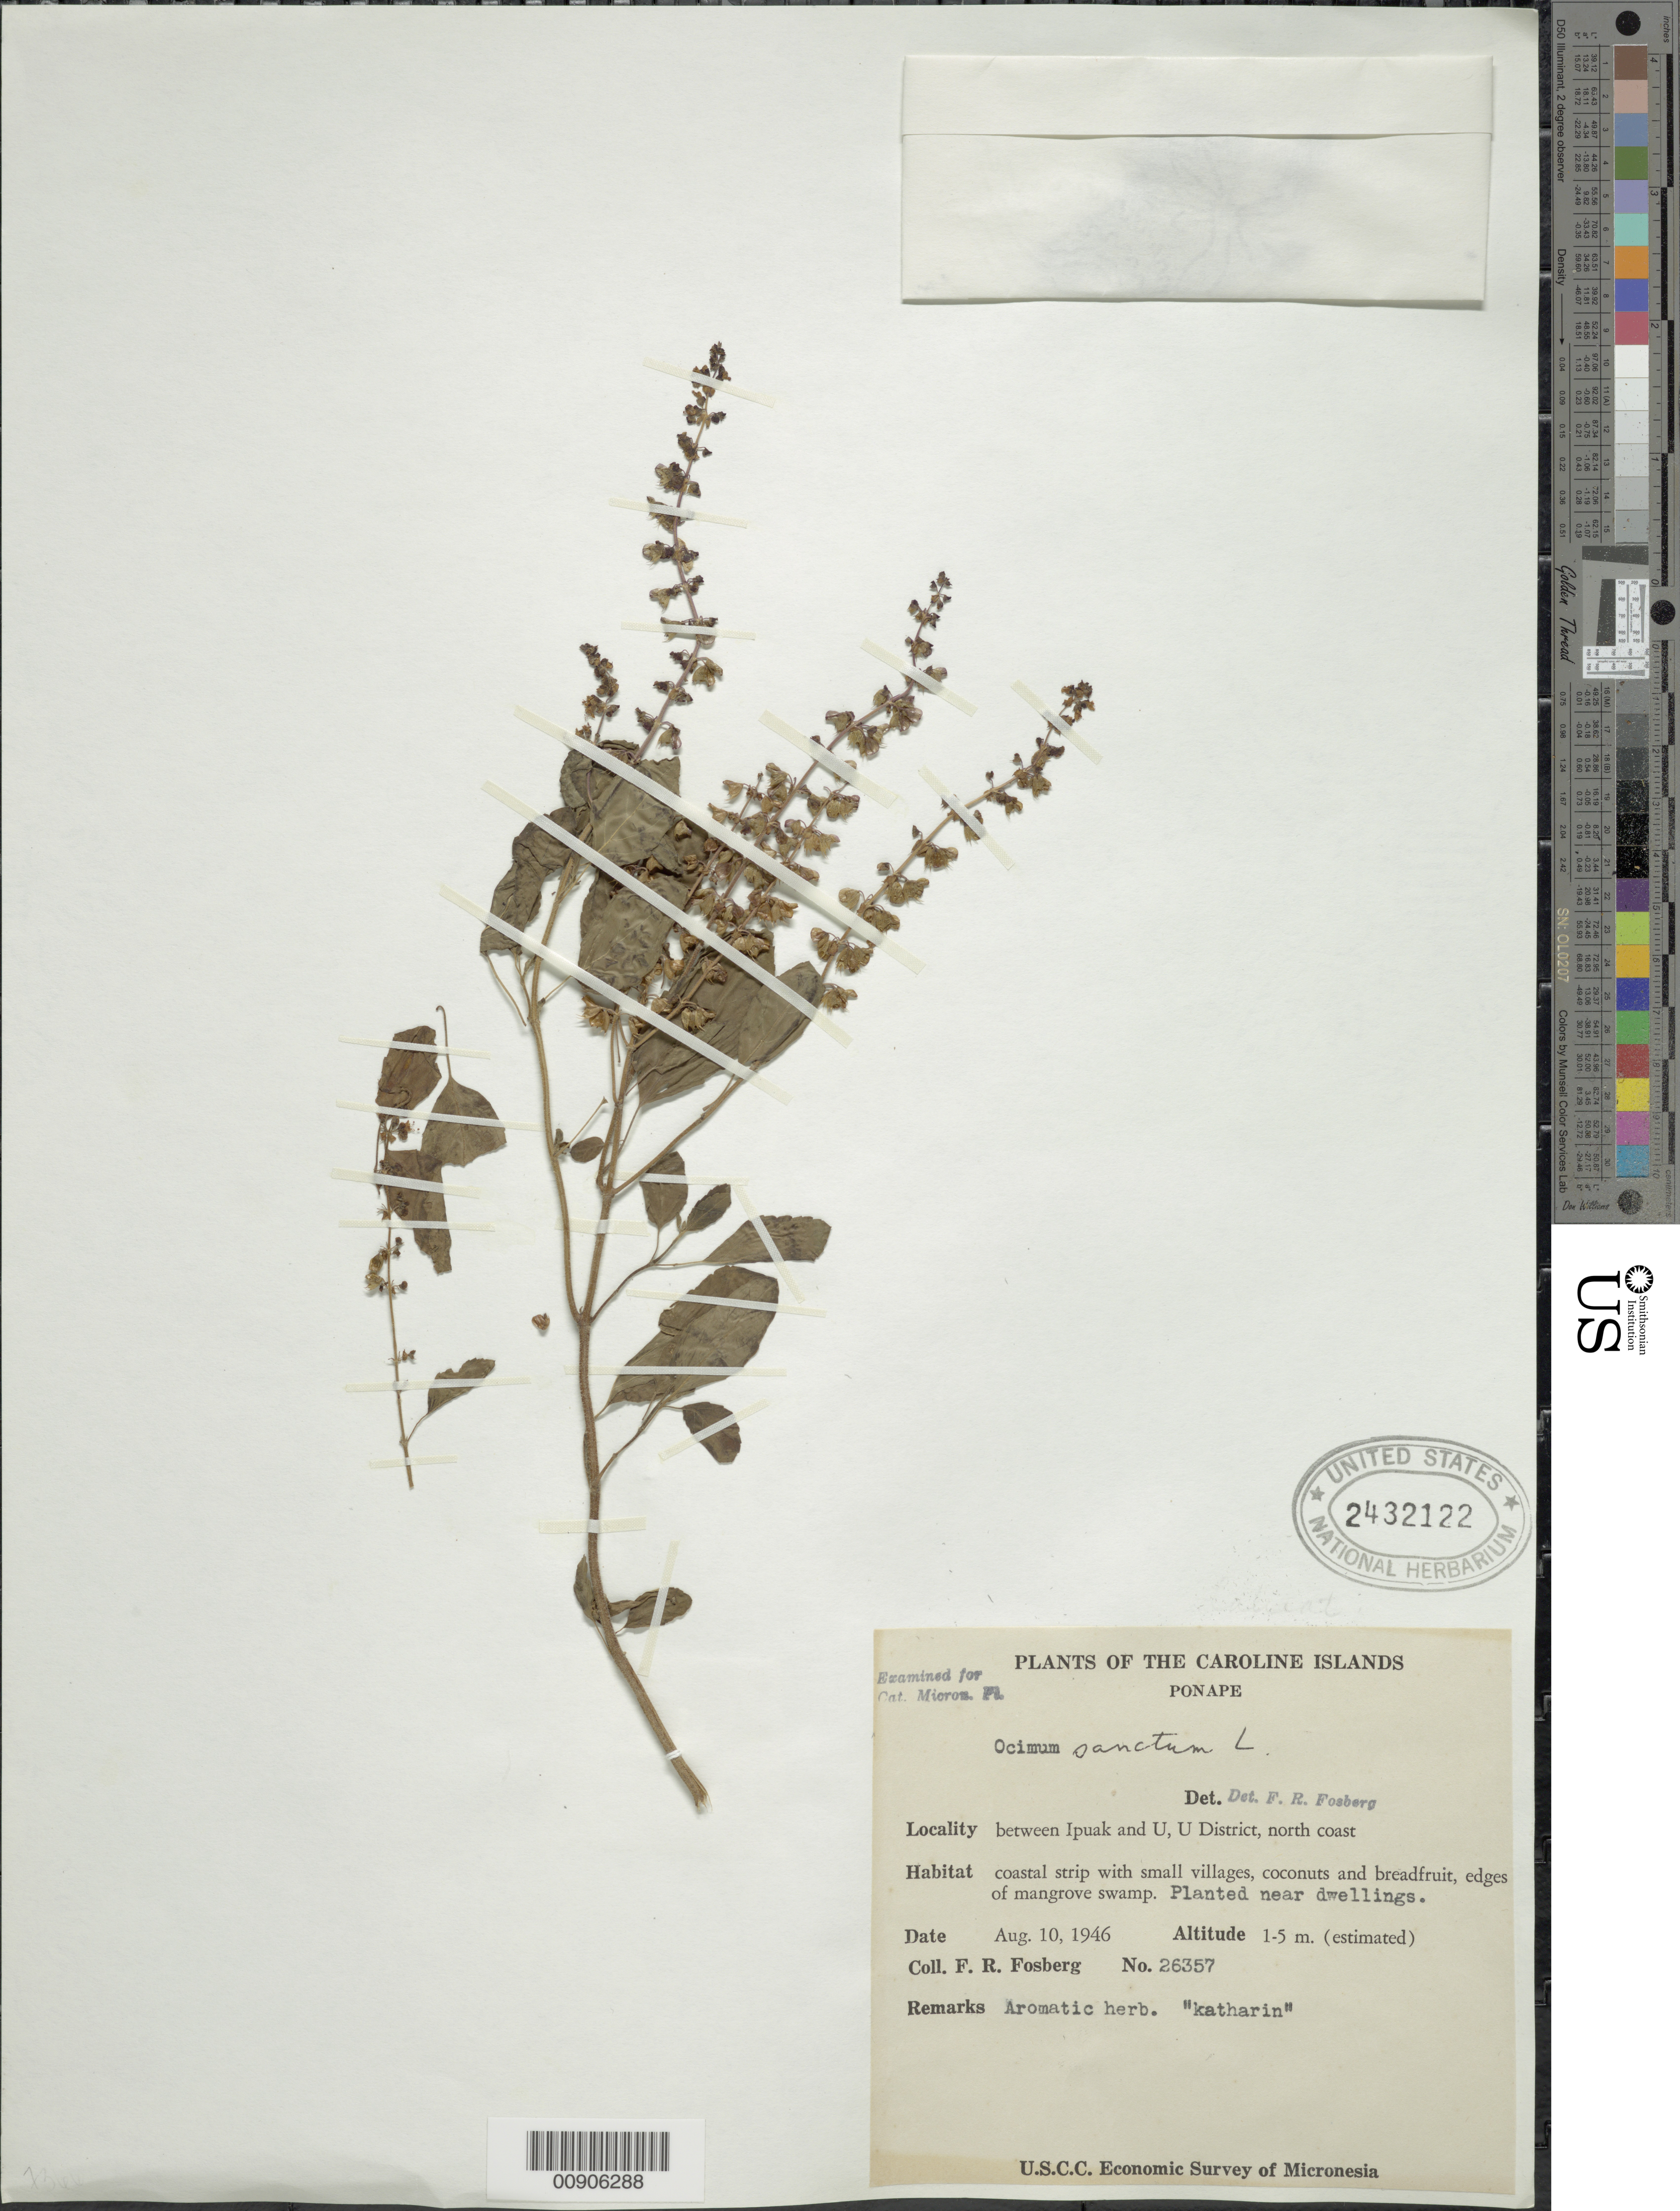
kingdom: Plantae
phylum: Tracheophyta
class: Magnoliopsida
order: Lamiales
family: Lamiaceae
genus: Ocimum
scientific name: Ocimum tenuiflorum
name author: L.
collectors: F. R. Fosberg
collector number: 26357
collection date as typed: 10 Aug 1946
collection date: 1946-08-10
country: Micronesia, Federated States of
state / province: Pohnpei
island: Pohnpei [Ponape]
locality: Between Ipuak and U; U District, north coast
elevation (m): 1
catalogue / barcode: US 2432122